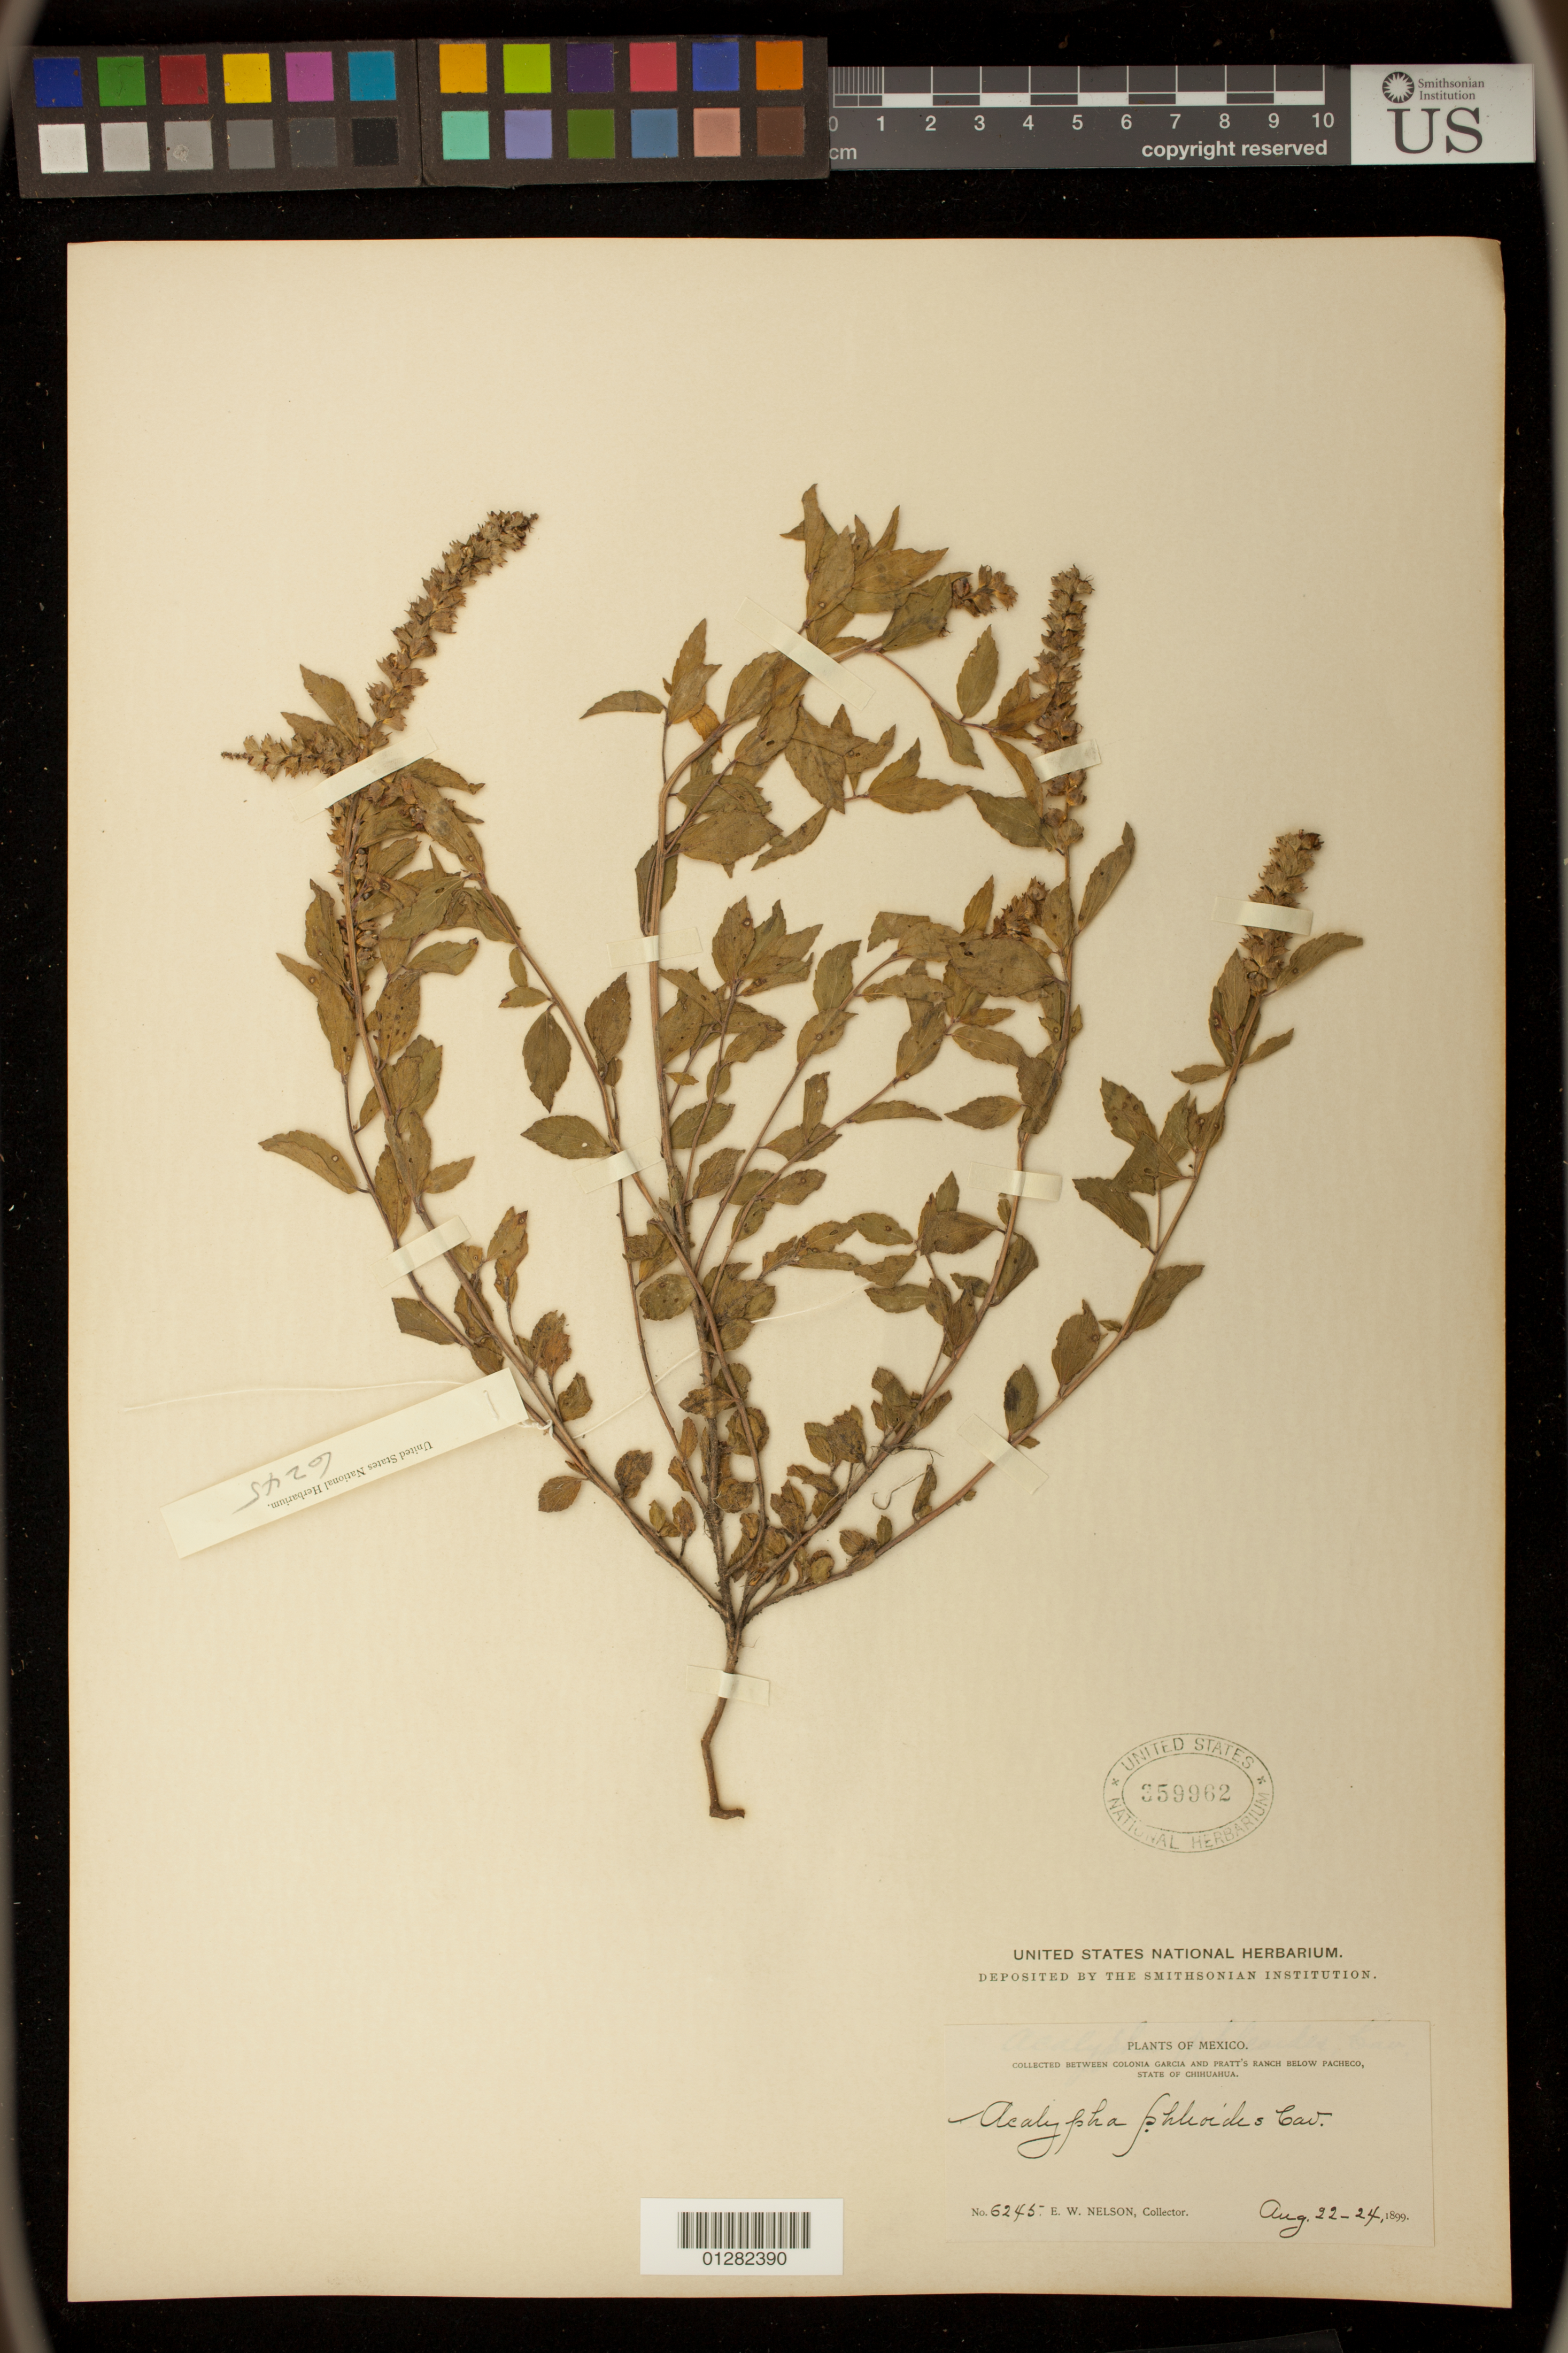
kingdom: Plantae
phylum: Tracheophyta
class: Magnoliopsida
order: Malpighiales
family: Euphorbiaceae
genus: Acalypha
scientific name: Acalypha phleoides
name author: Cav.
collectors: E. Matuda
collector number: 6245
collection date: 1899-08-22/1899-08-24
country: Mexico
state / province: Chihuahua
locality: Between Colonia Garcia and Pratt's Ranch below Pacheco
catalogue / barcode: US 359962